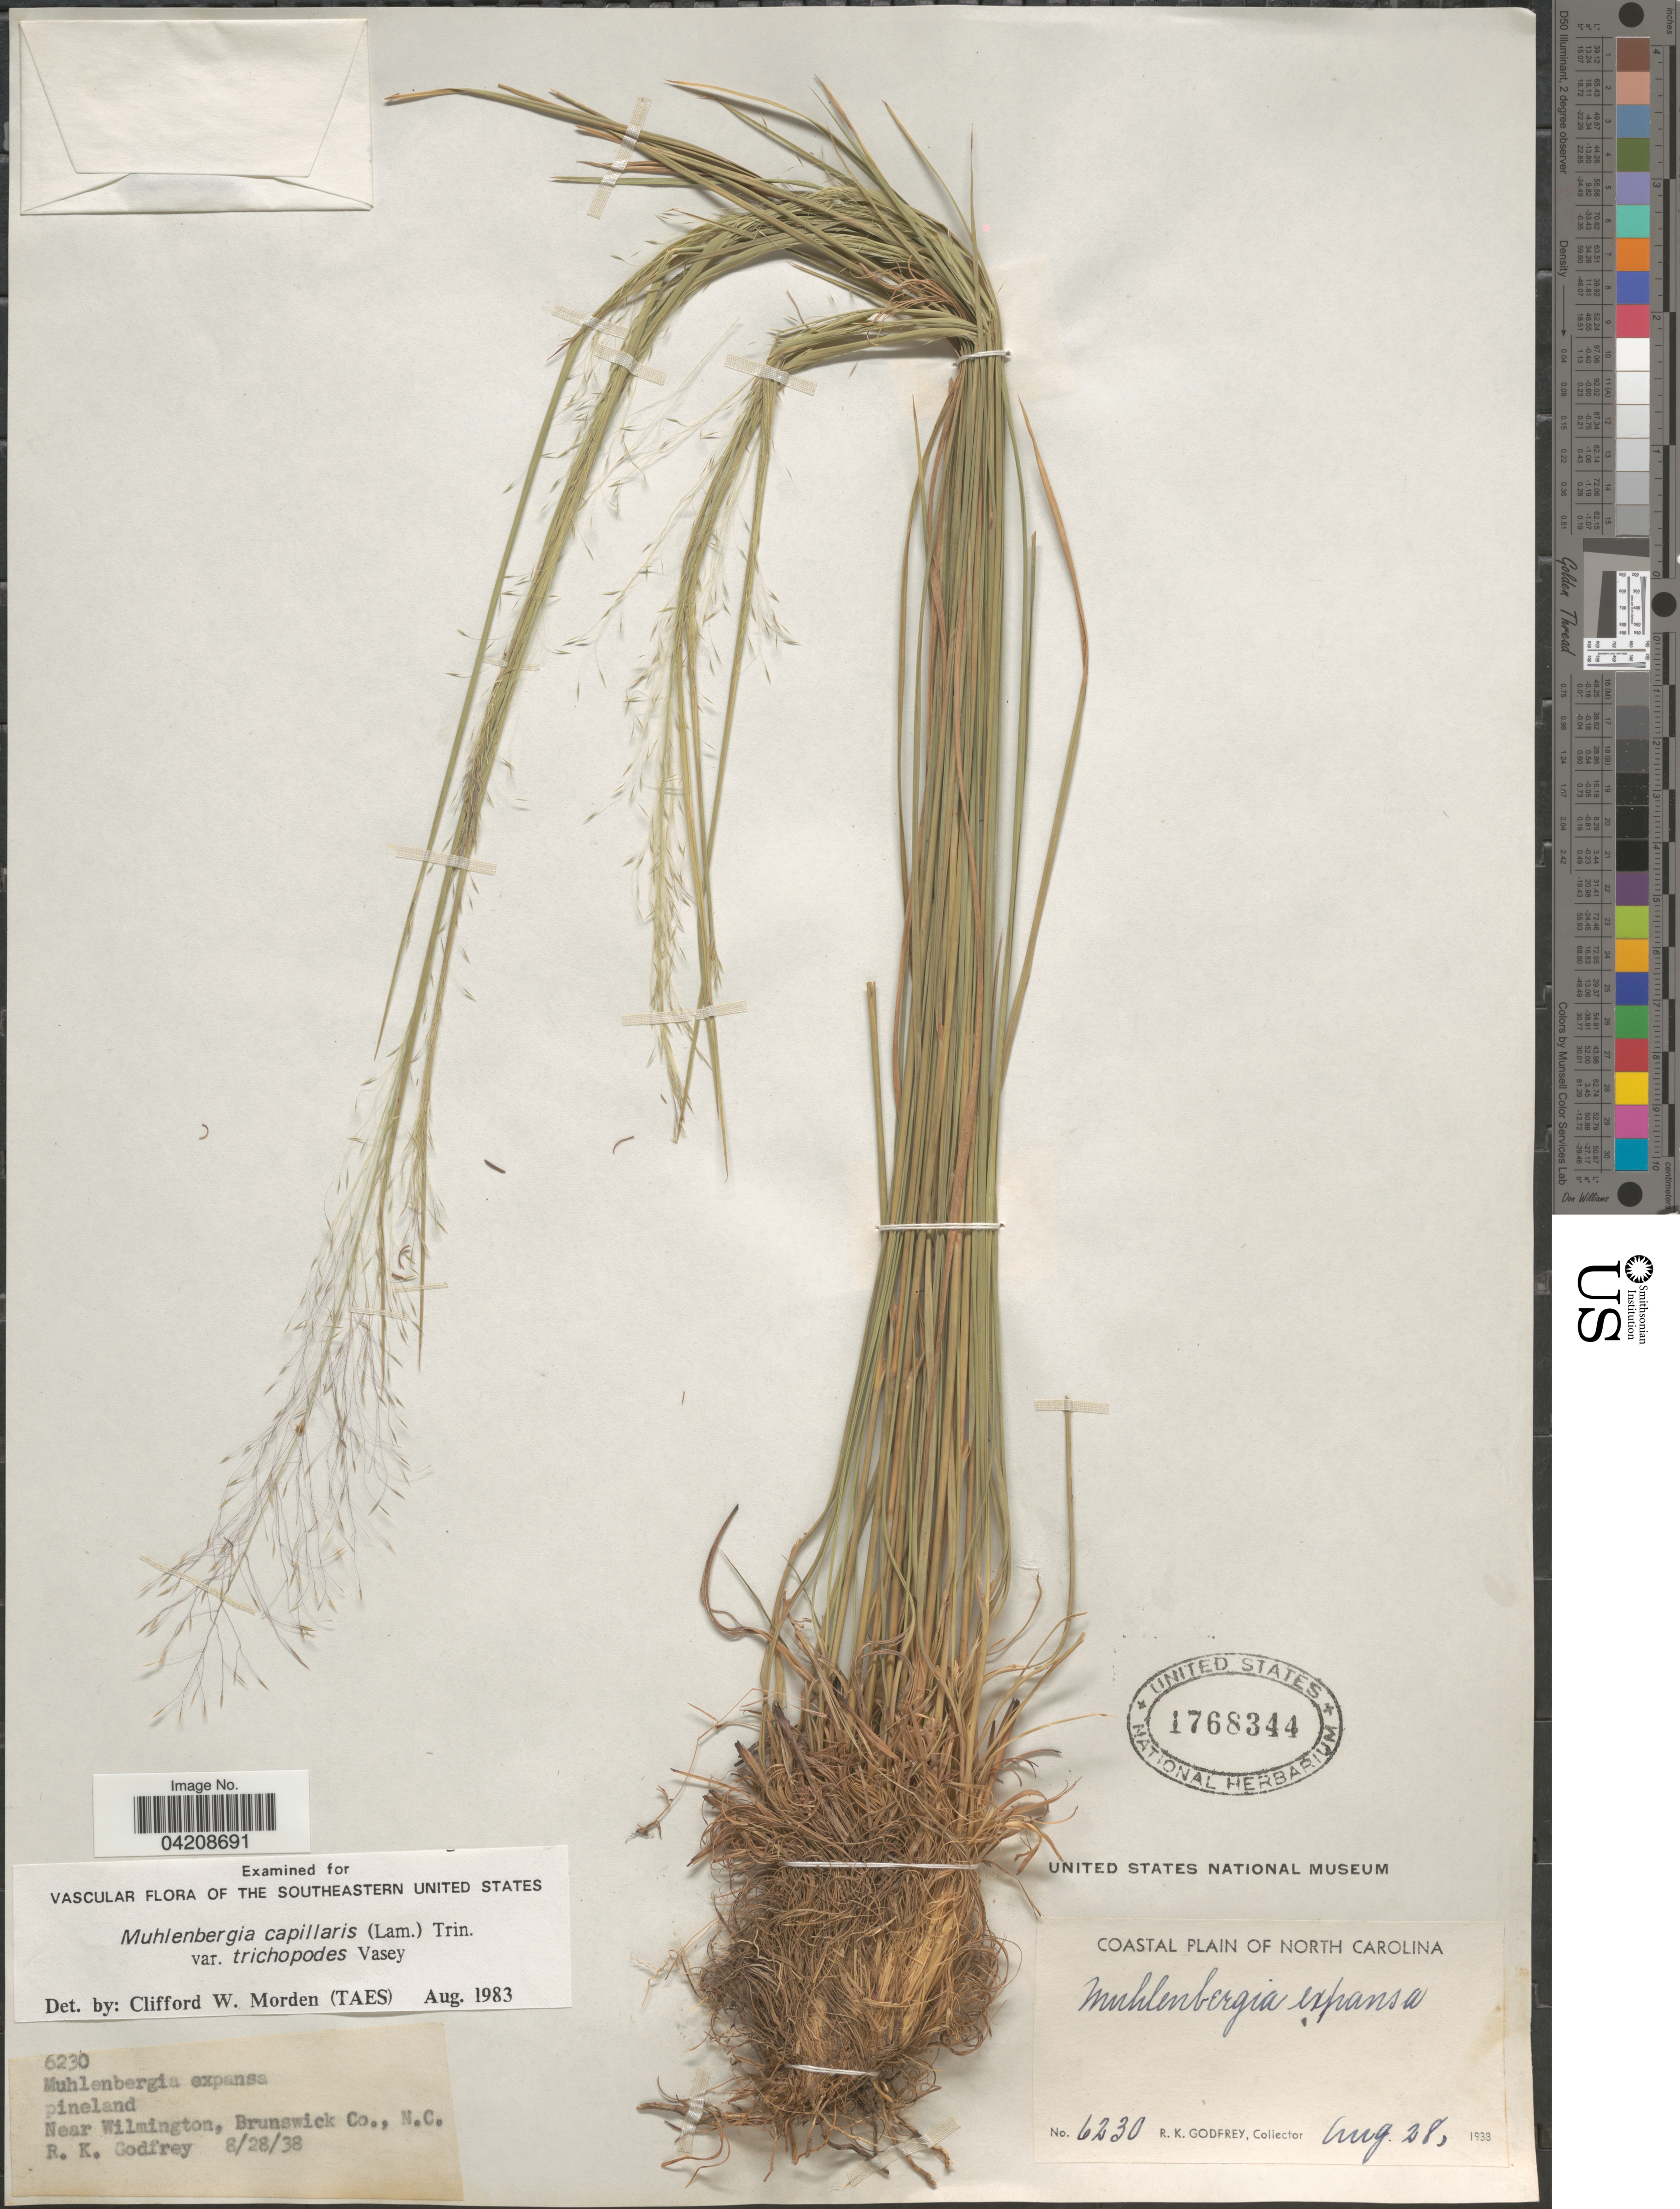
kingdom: Plantae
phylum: Tracheophyta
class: Liliopsida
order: Poales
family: Poaceae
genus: Muhlenbergia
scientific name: Muhlenbergia expansa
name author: Trin.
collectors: R. K. Godfrey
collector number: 6230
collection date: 1938-08-28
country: United States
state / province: North Carolina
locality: Coastal Plain. Near Wilmington, Brunswick Co.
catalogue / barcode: US 1768344